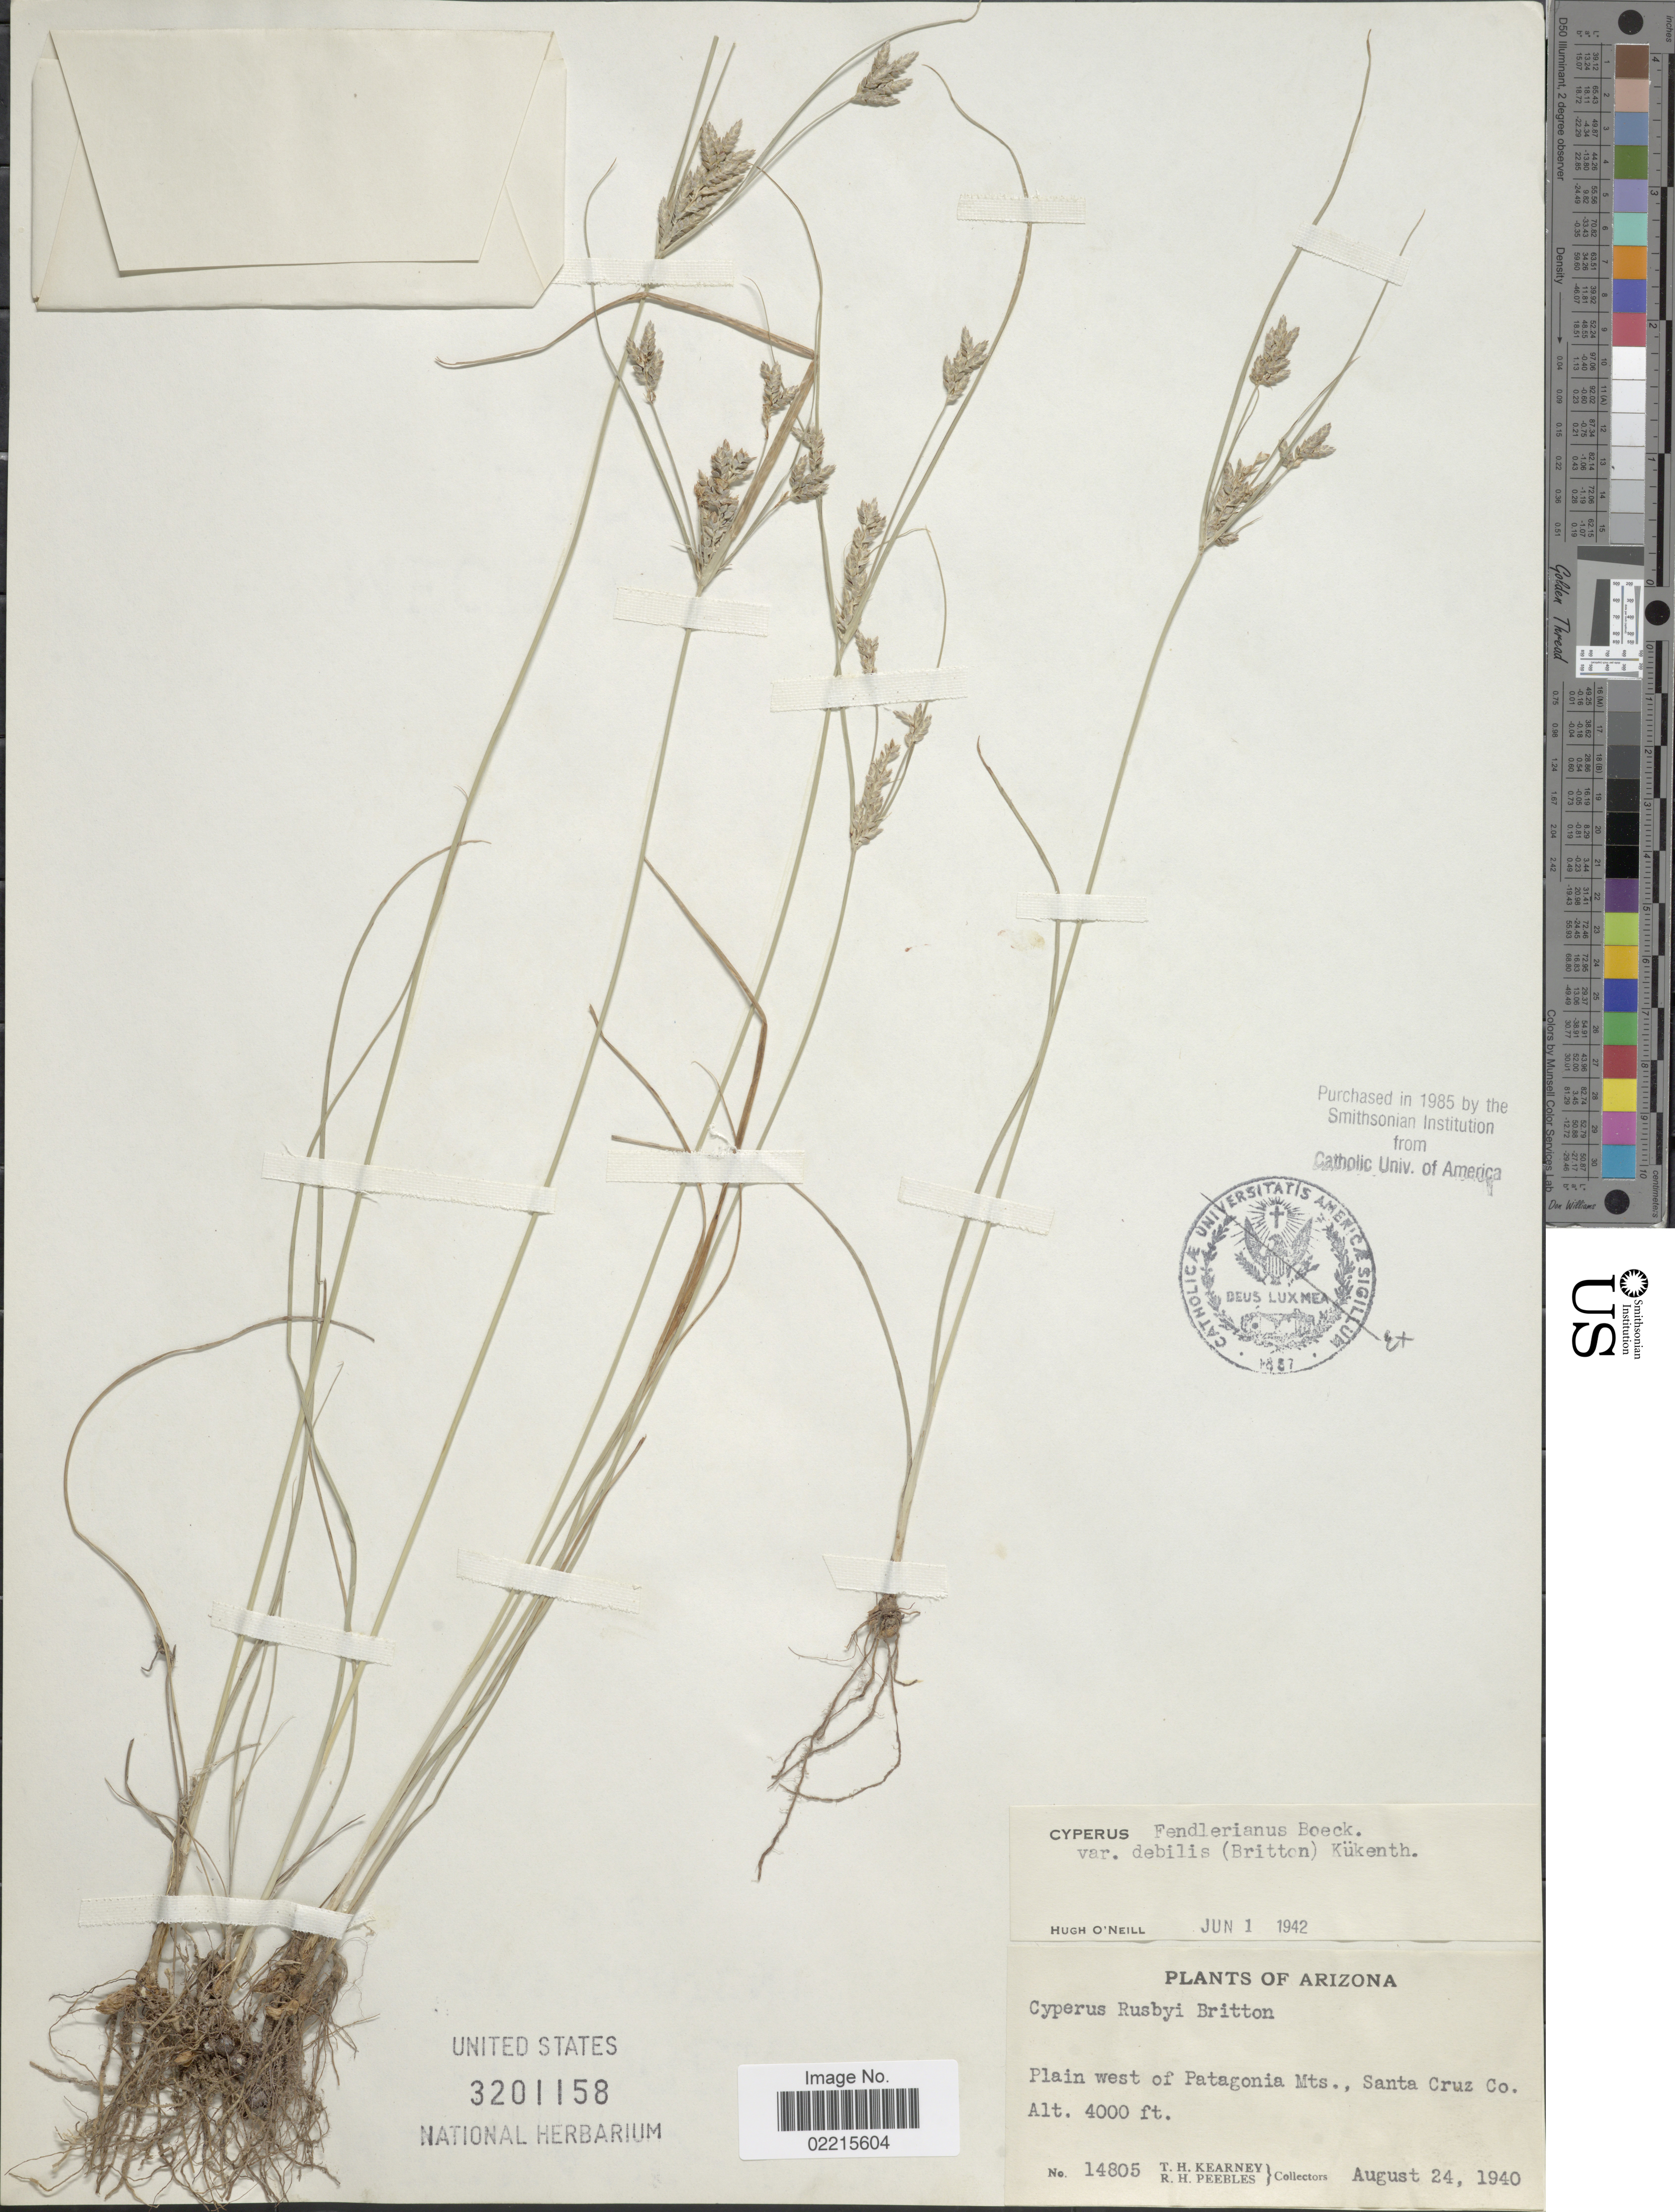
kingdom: Plantae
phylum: Tracheophyta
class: Liliopsida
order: Poales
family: Cyperaceae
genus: Cyperus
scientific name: Cyperus fendlerianus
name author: Boeckeler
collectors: T. H. Kearney & R. H. Peebles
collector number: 14805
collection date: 1940-08-24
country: United States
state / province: Arizona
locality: Plain west of Patagonia Mts., Santa Cruz Co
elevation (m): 1219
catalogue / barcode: US 3201158